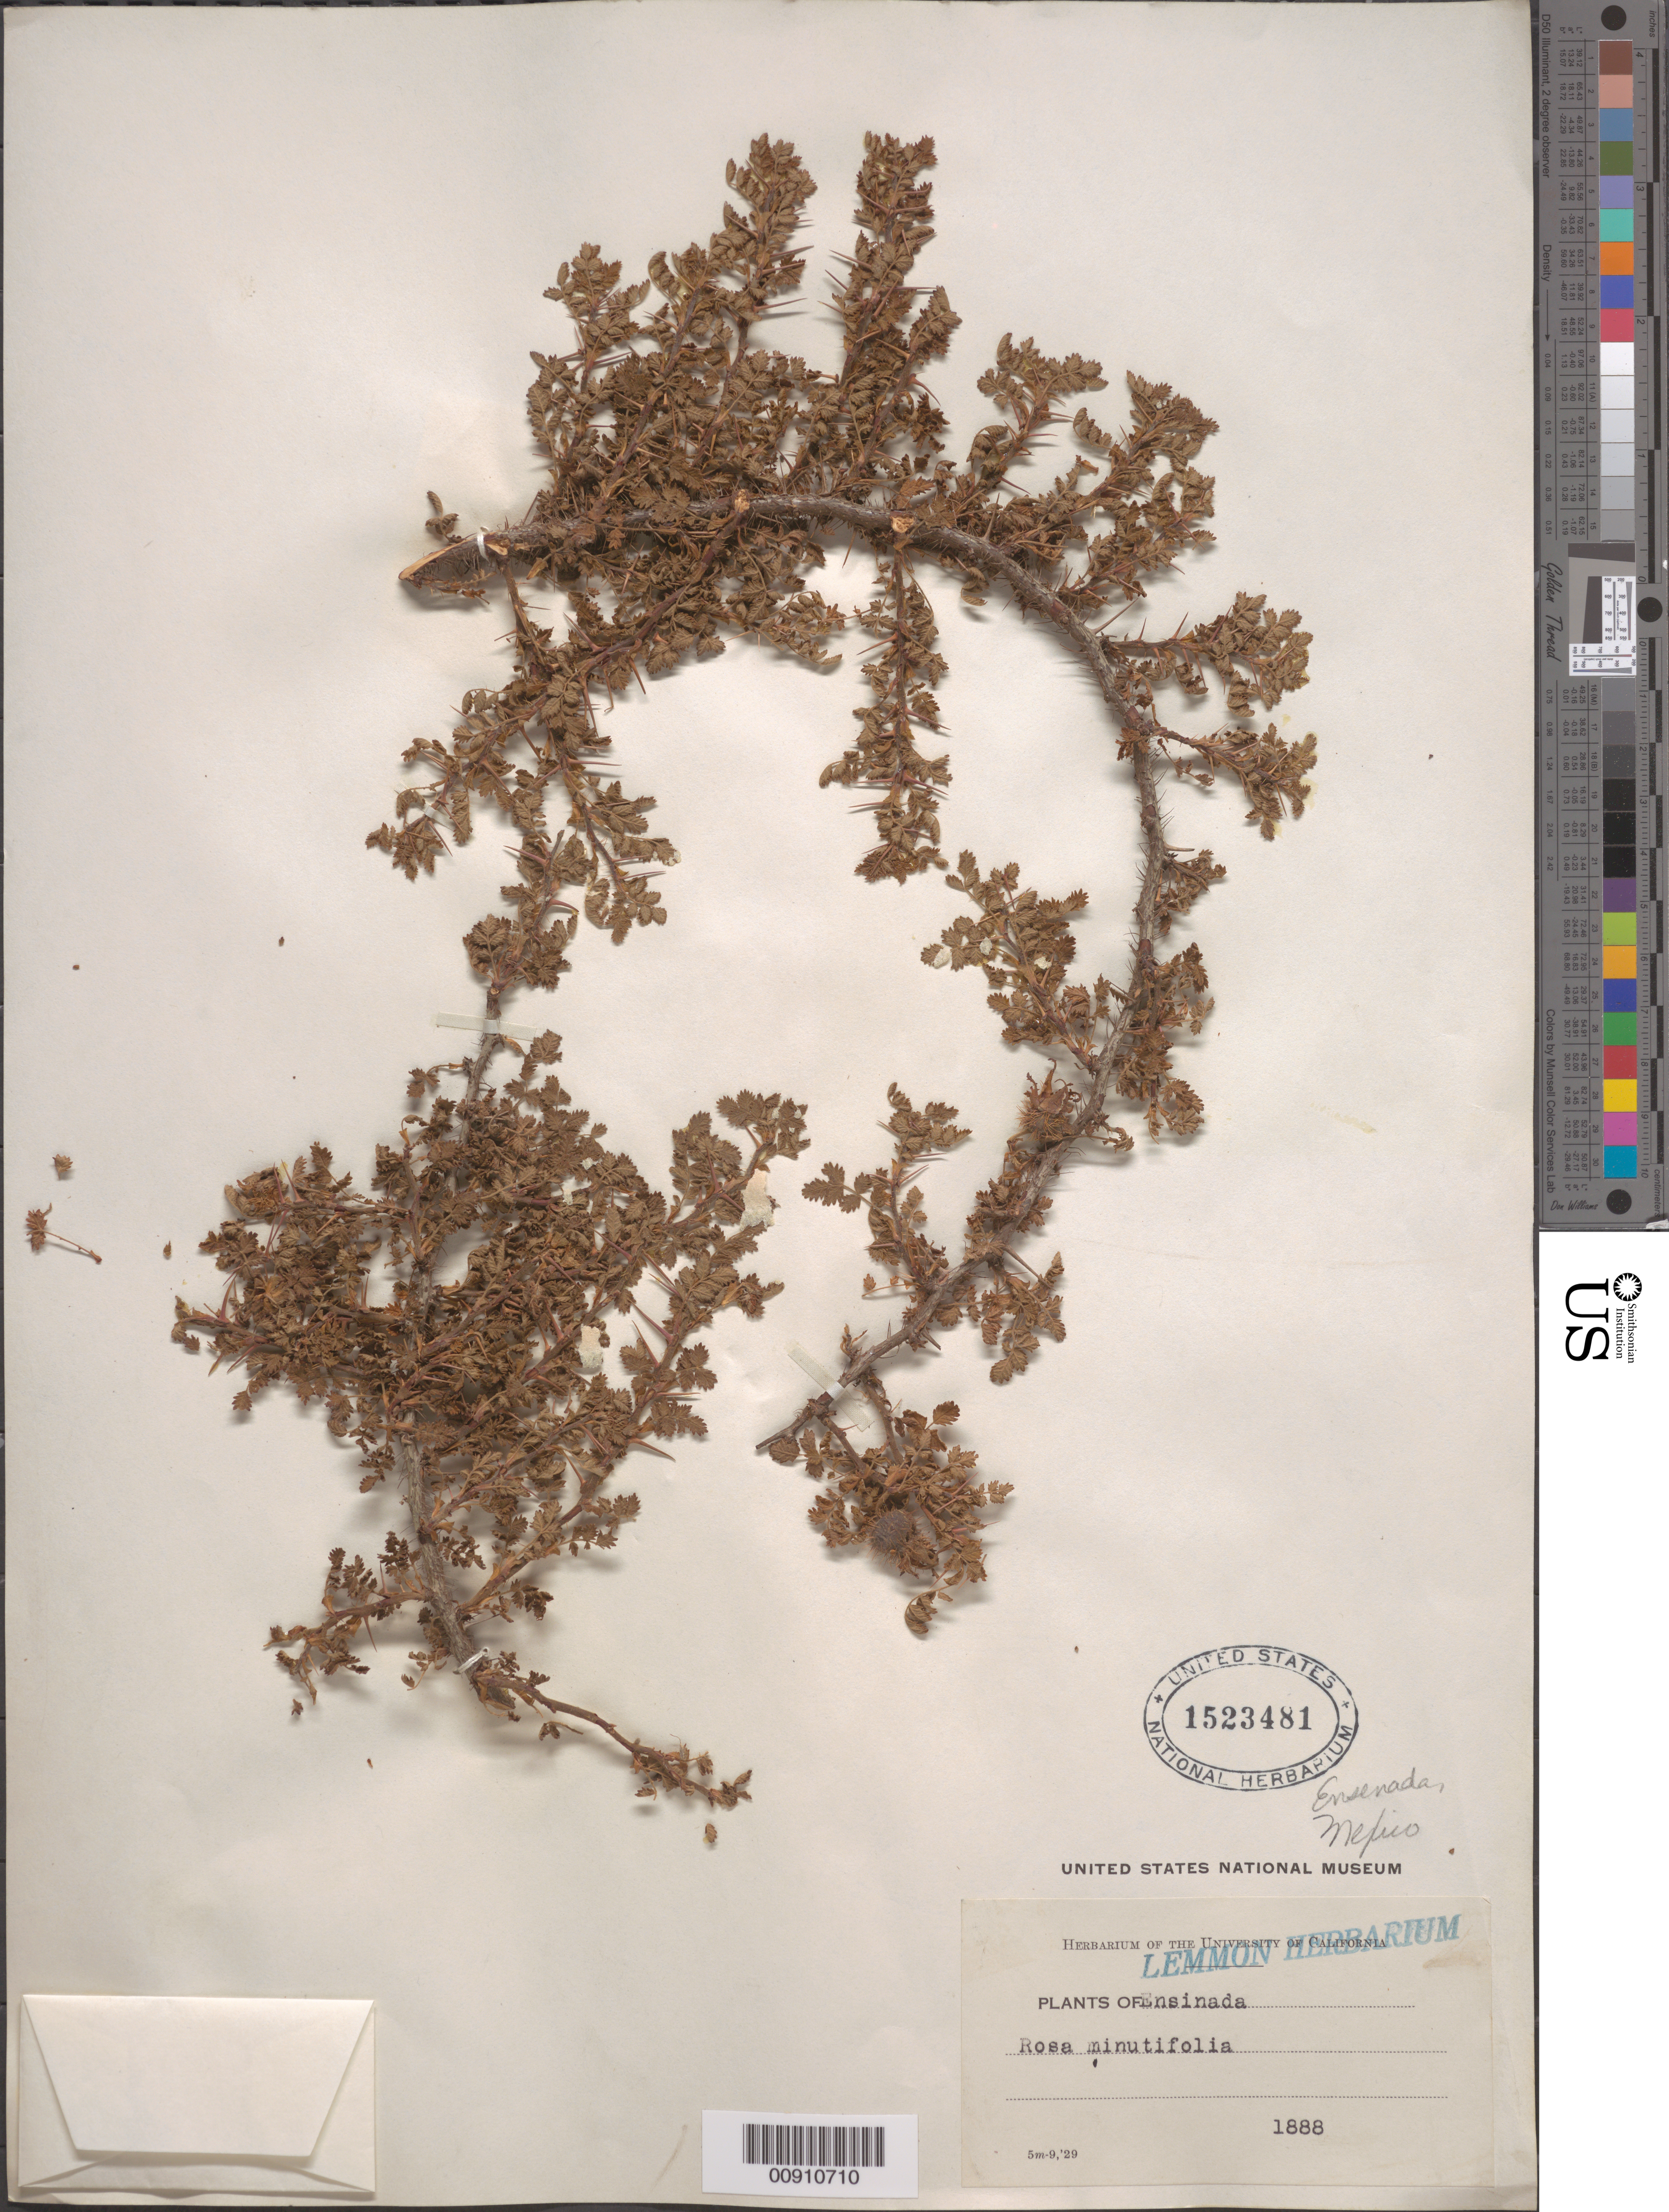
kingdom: Plantae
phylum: Tracheophyta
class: Magnoliopsida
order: Rosales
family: Rosaceae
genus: Rosa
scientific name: Rosa minutifolia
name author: Engelm. in Parry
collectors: ex herb. Lemmon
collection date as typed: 1888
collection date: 1888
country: Mexico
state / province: Baja California Norte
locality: Ensinada [sic].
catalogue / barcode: US 1523481